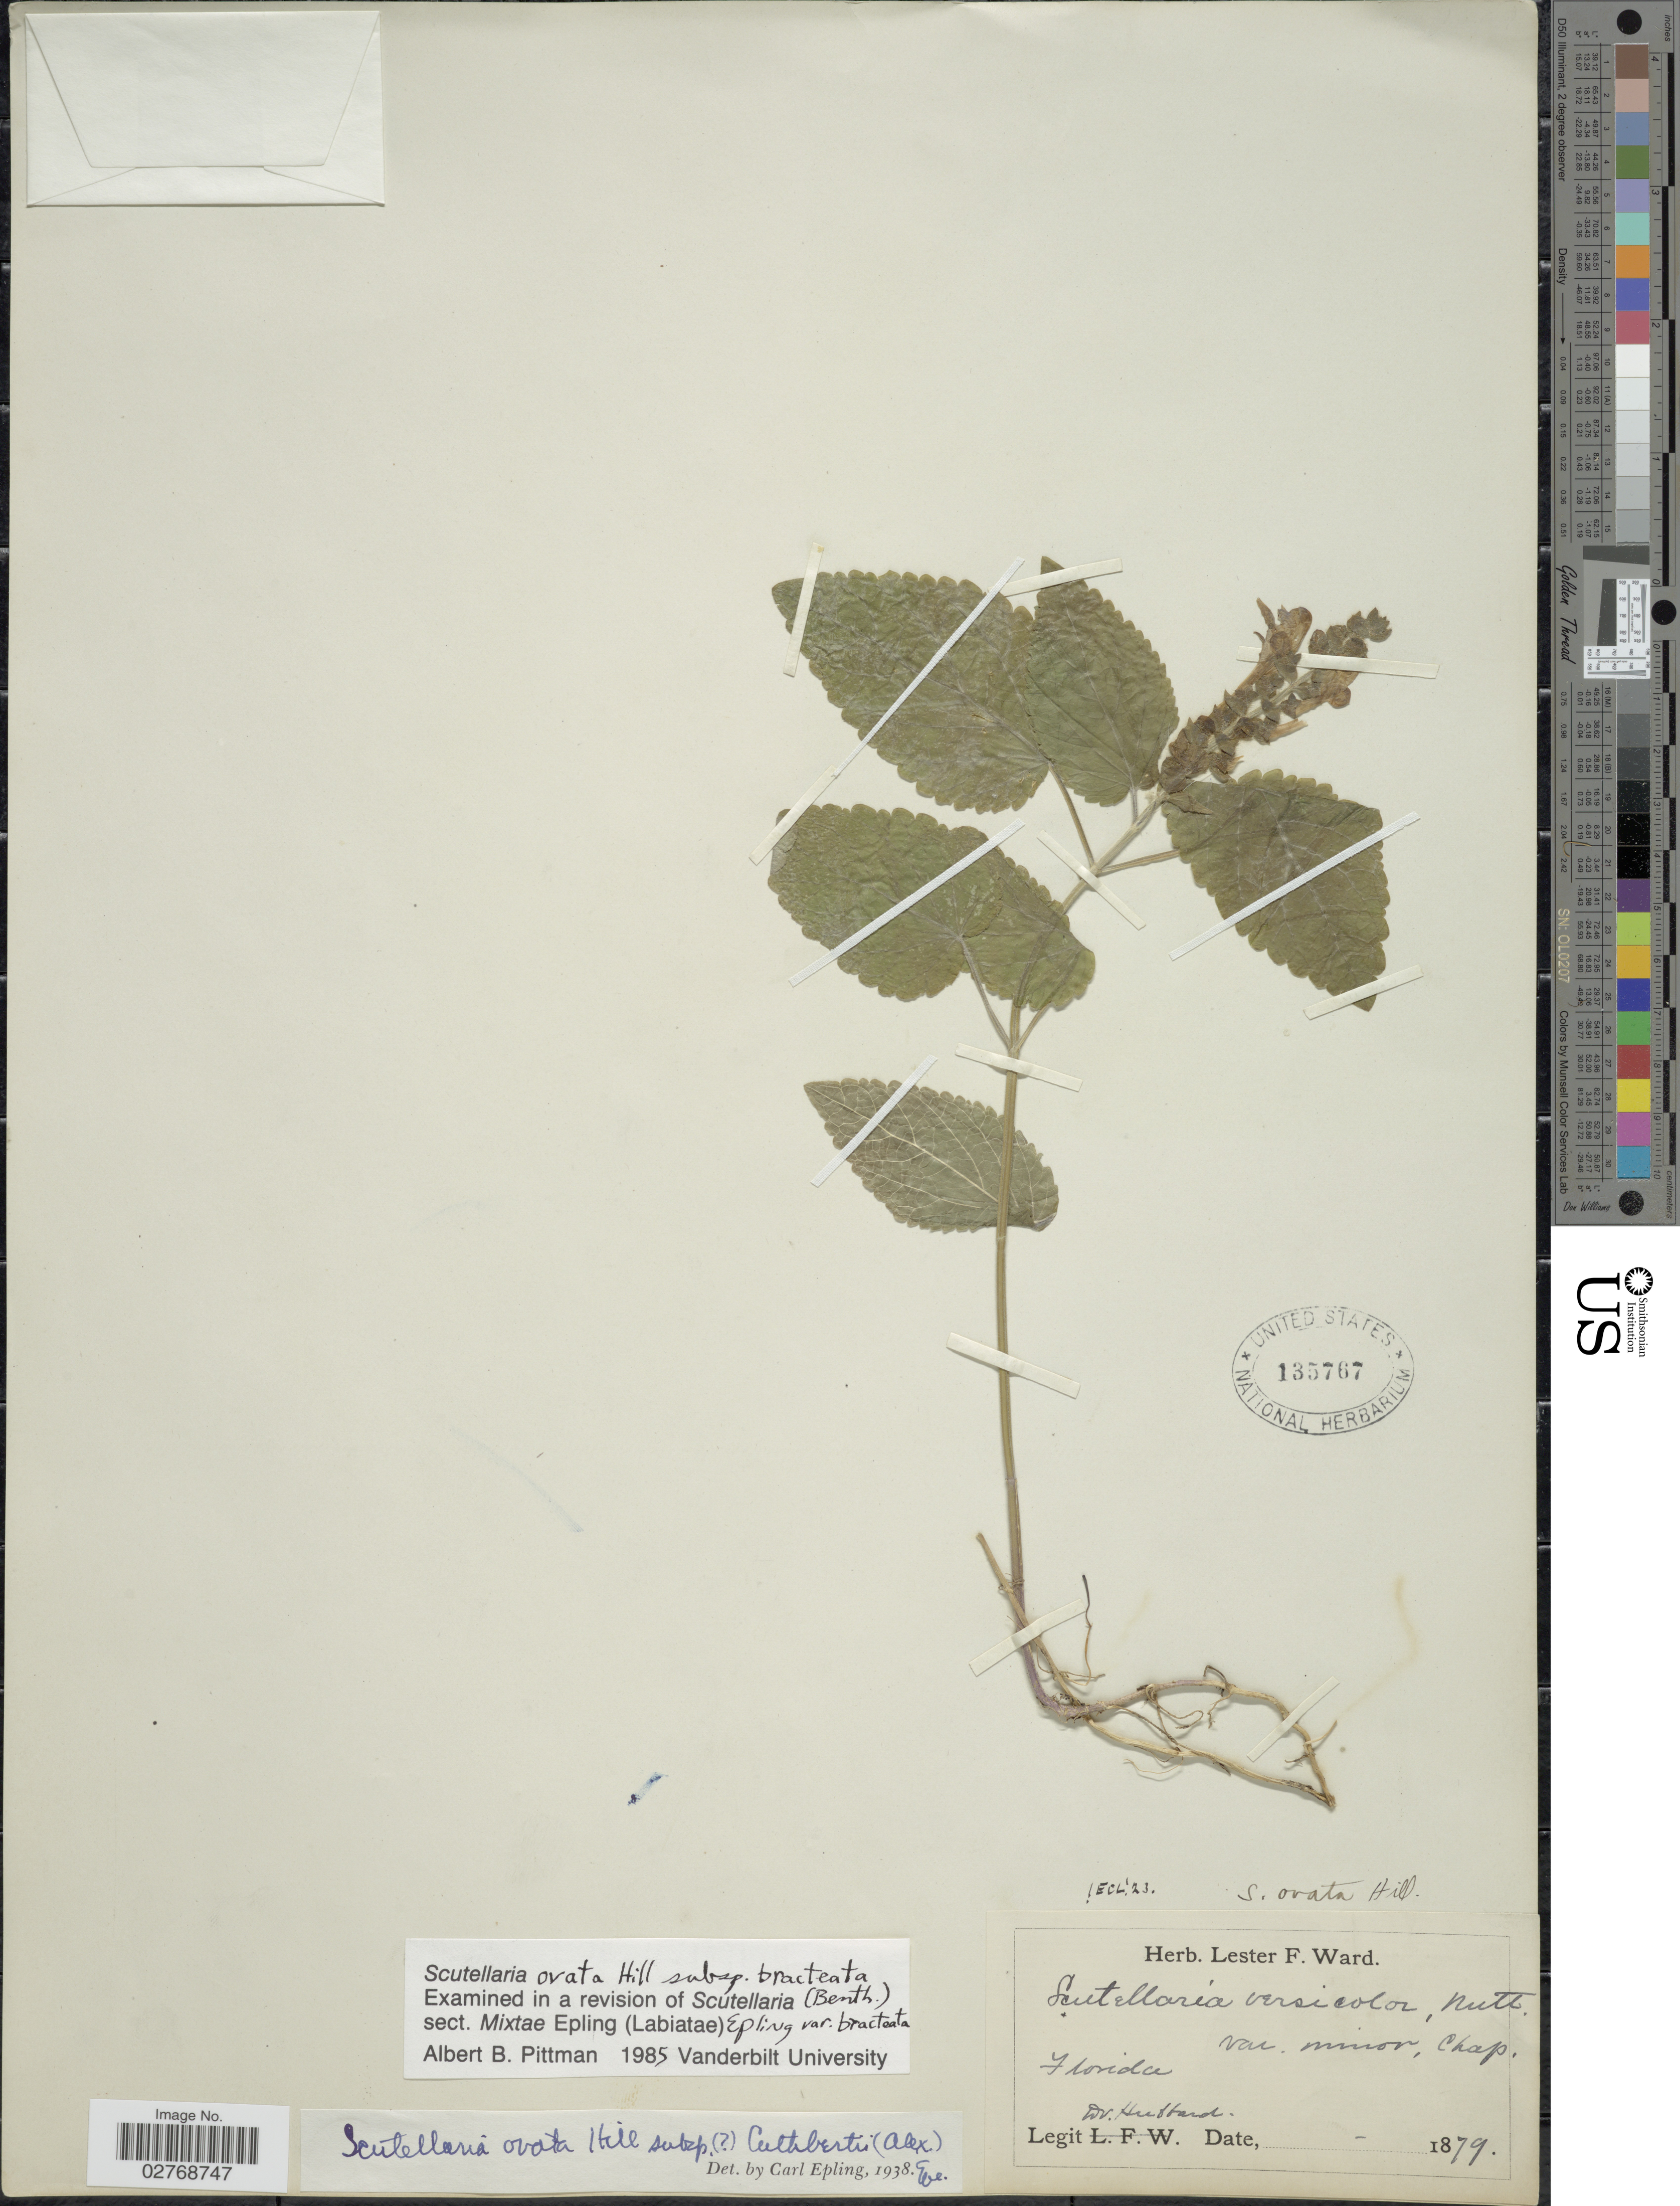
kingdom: Plantae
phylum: Tracheophyta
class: Magnoliopsida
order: Lamiales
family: Lamiaceae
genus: Scutellaria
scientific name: Scutellaria ovata subsp. bracteata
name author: (Benth.) Epling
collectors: Hubbard, --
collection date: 1879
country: United States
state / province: Florida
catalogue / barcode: US 135767